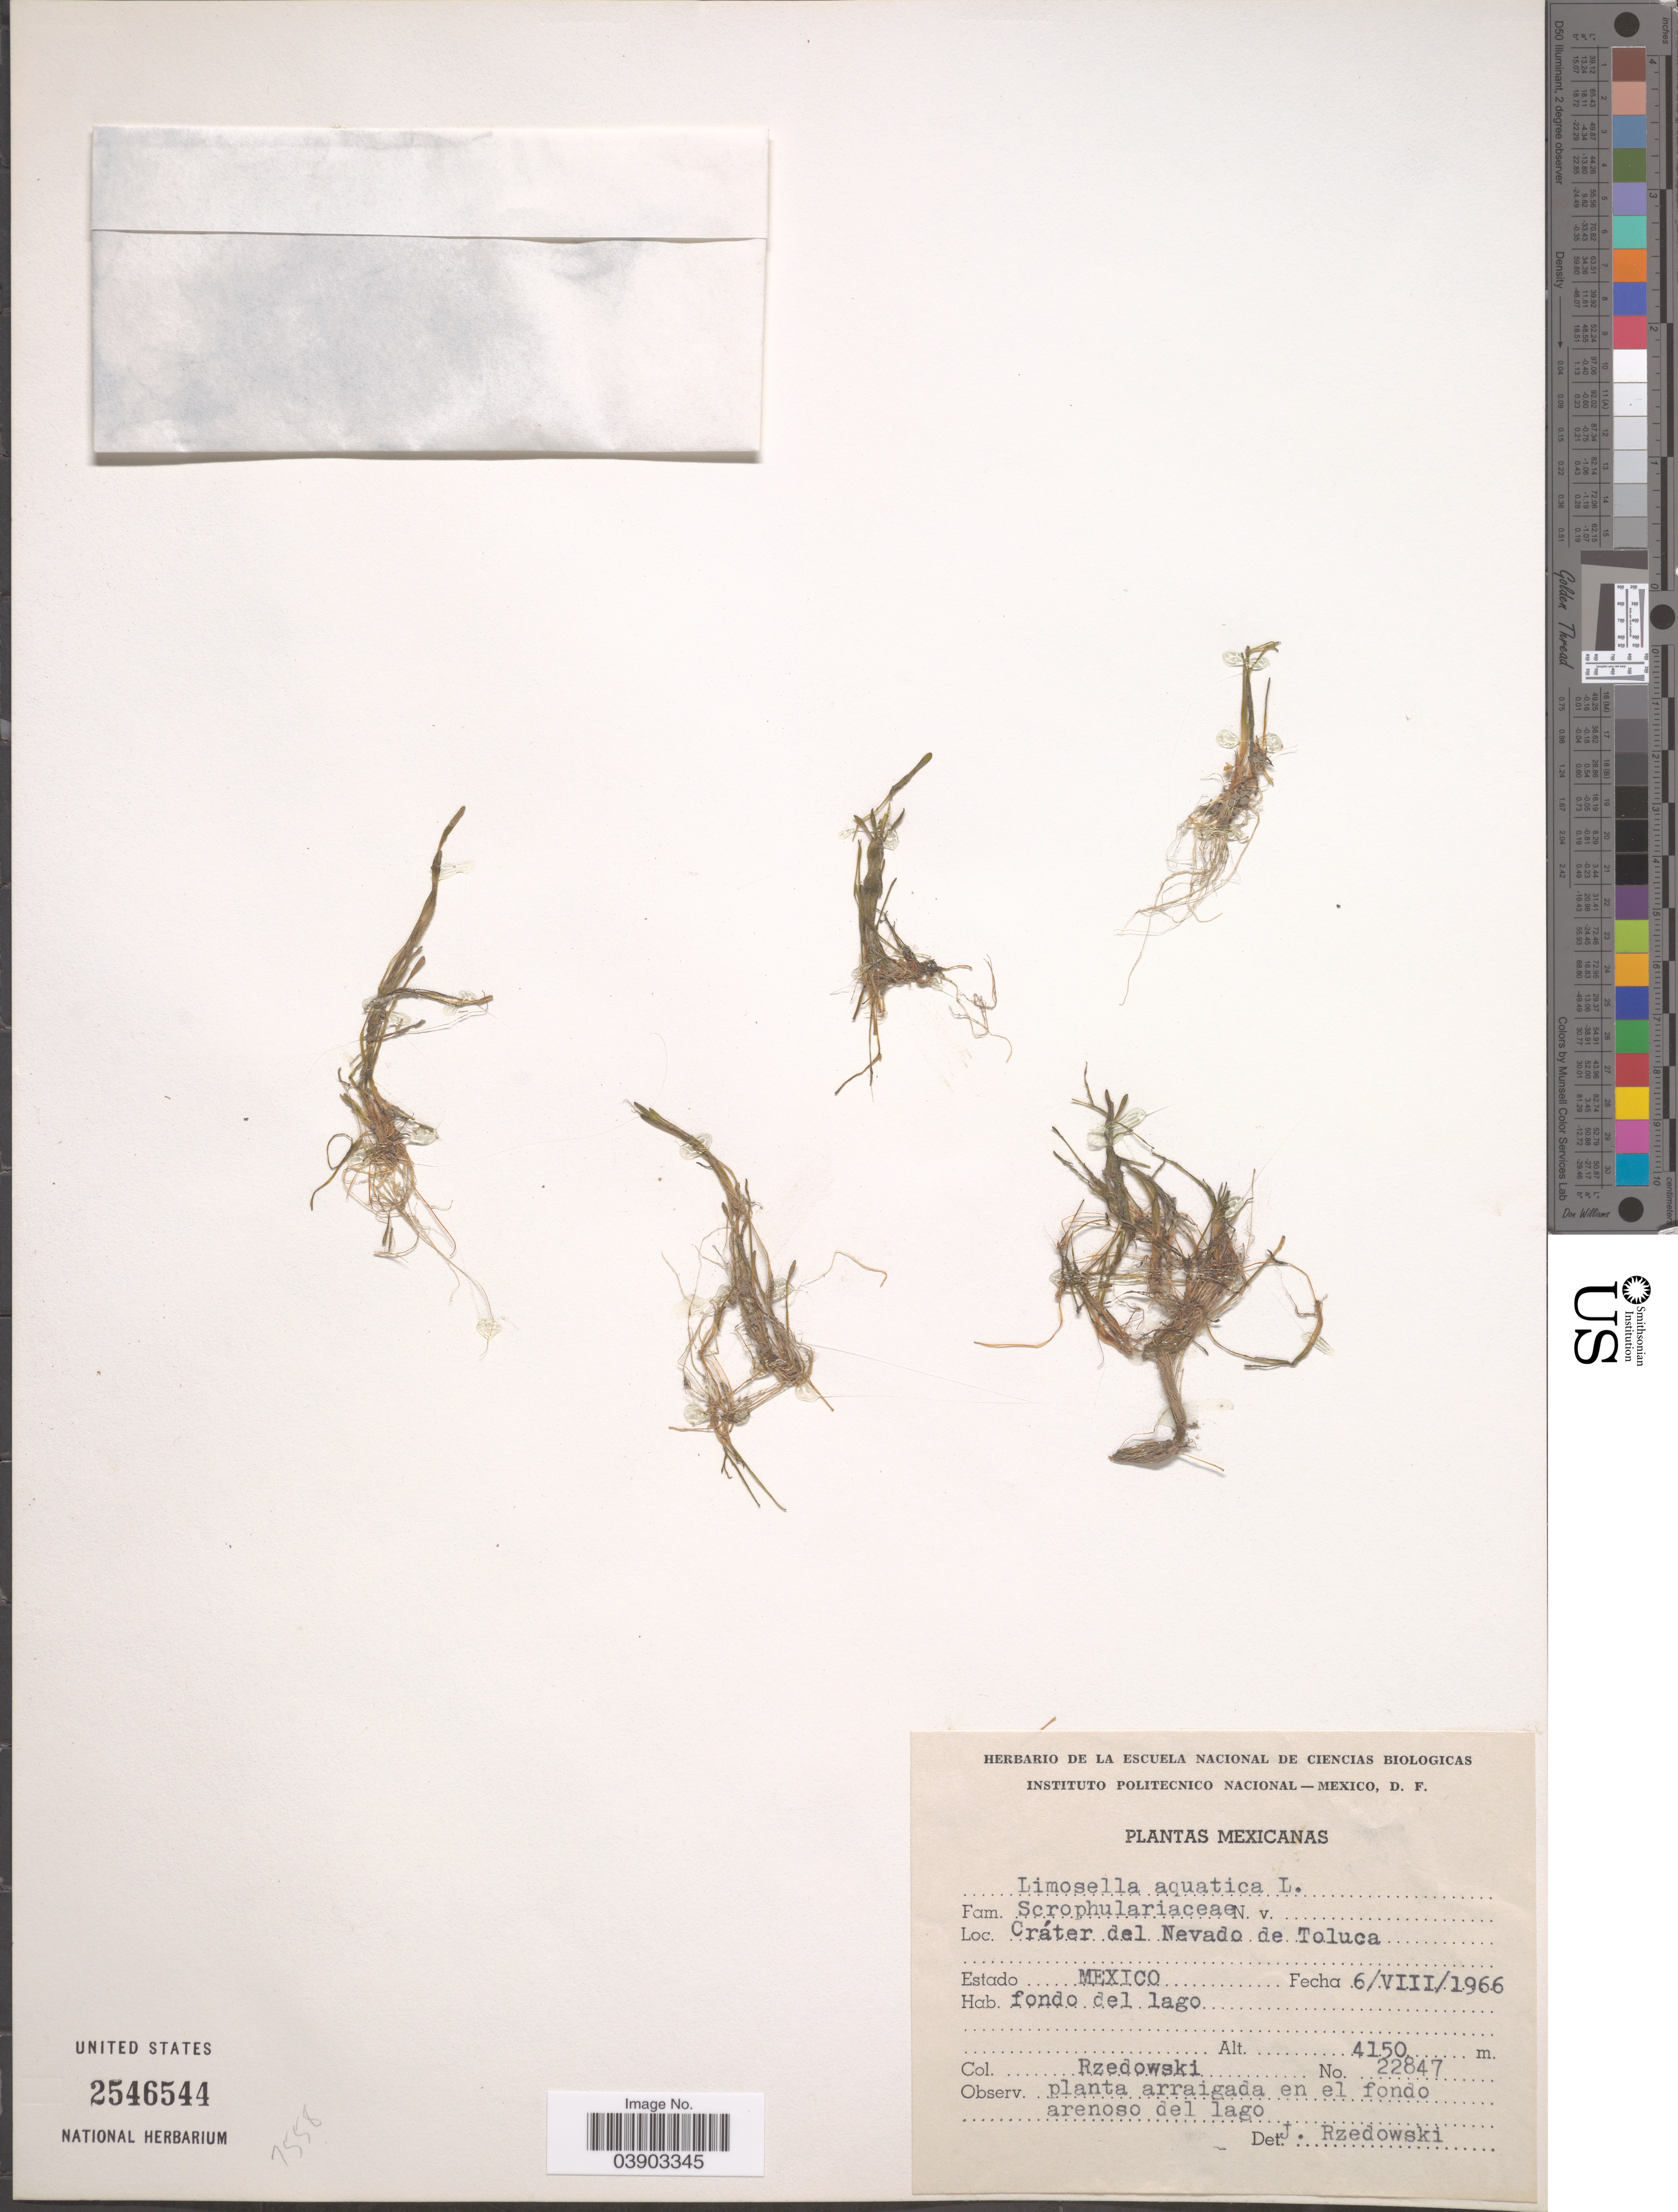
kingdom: Plantae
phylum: Tracheophyta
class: Magnoliopsida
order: Lamiales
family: Scrophulariaceae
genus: Limosella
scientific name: Limosella aquatica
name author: L.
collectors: Rzedowski, --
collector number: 22847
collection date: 1966-08-06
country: Mexico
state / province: México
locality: Cráter del Nevado de Toluca.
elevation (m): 4150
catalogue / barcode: US 2546544